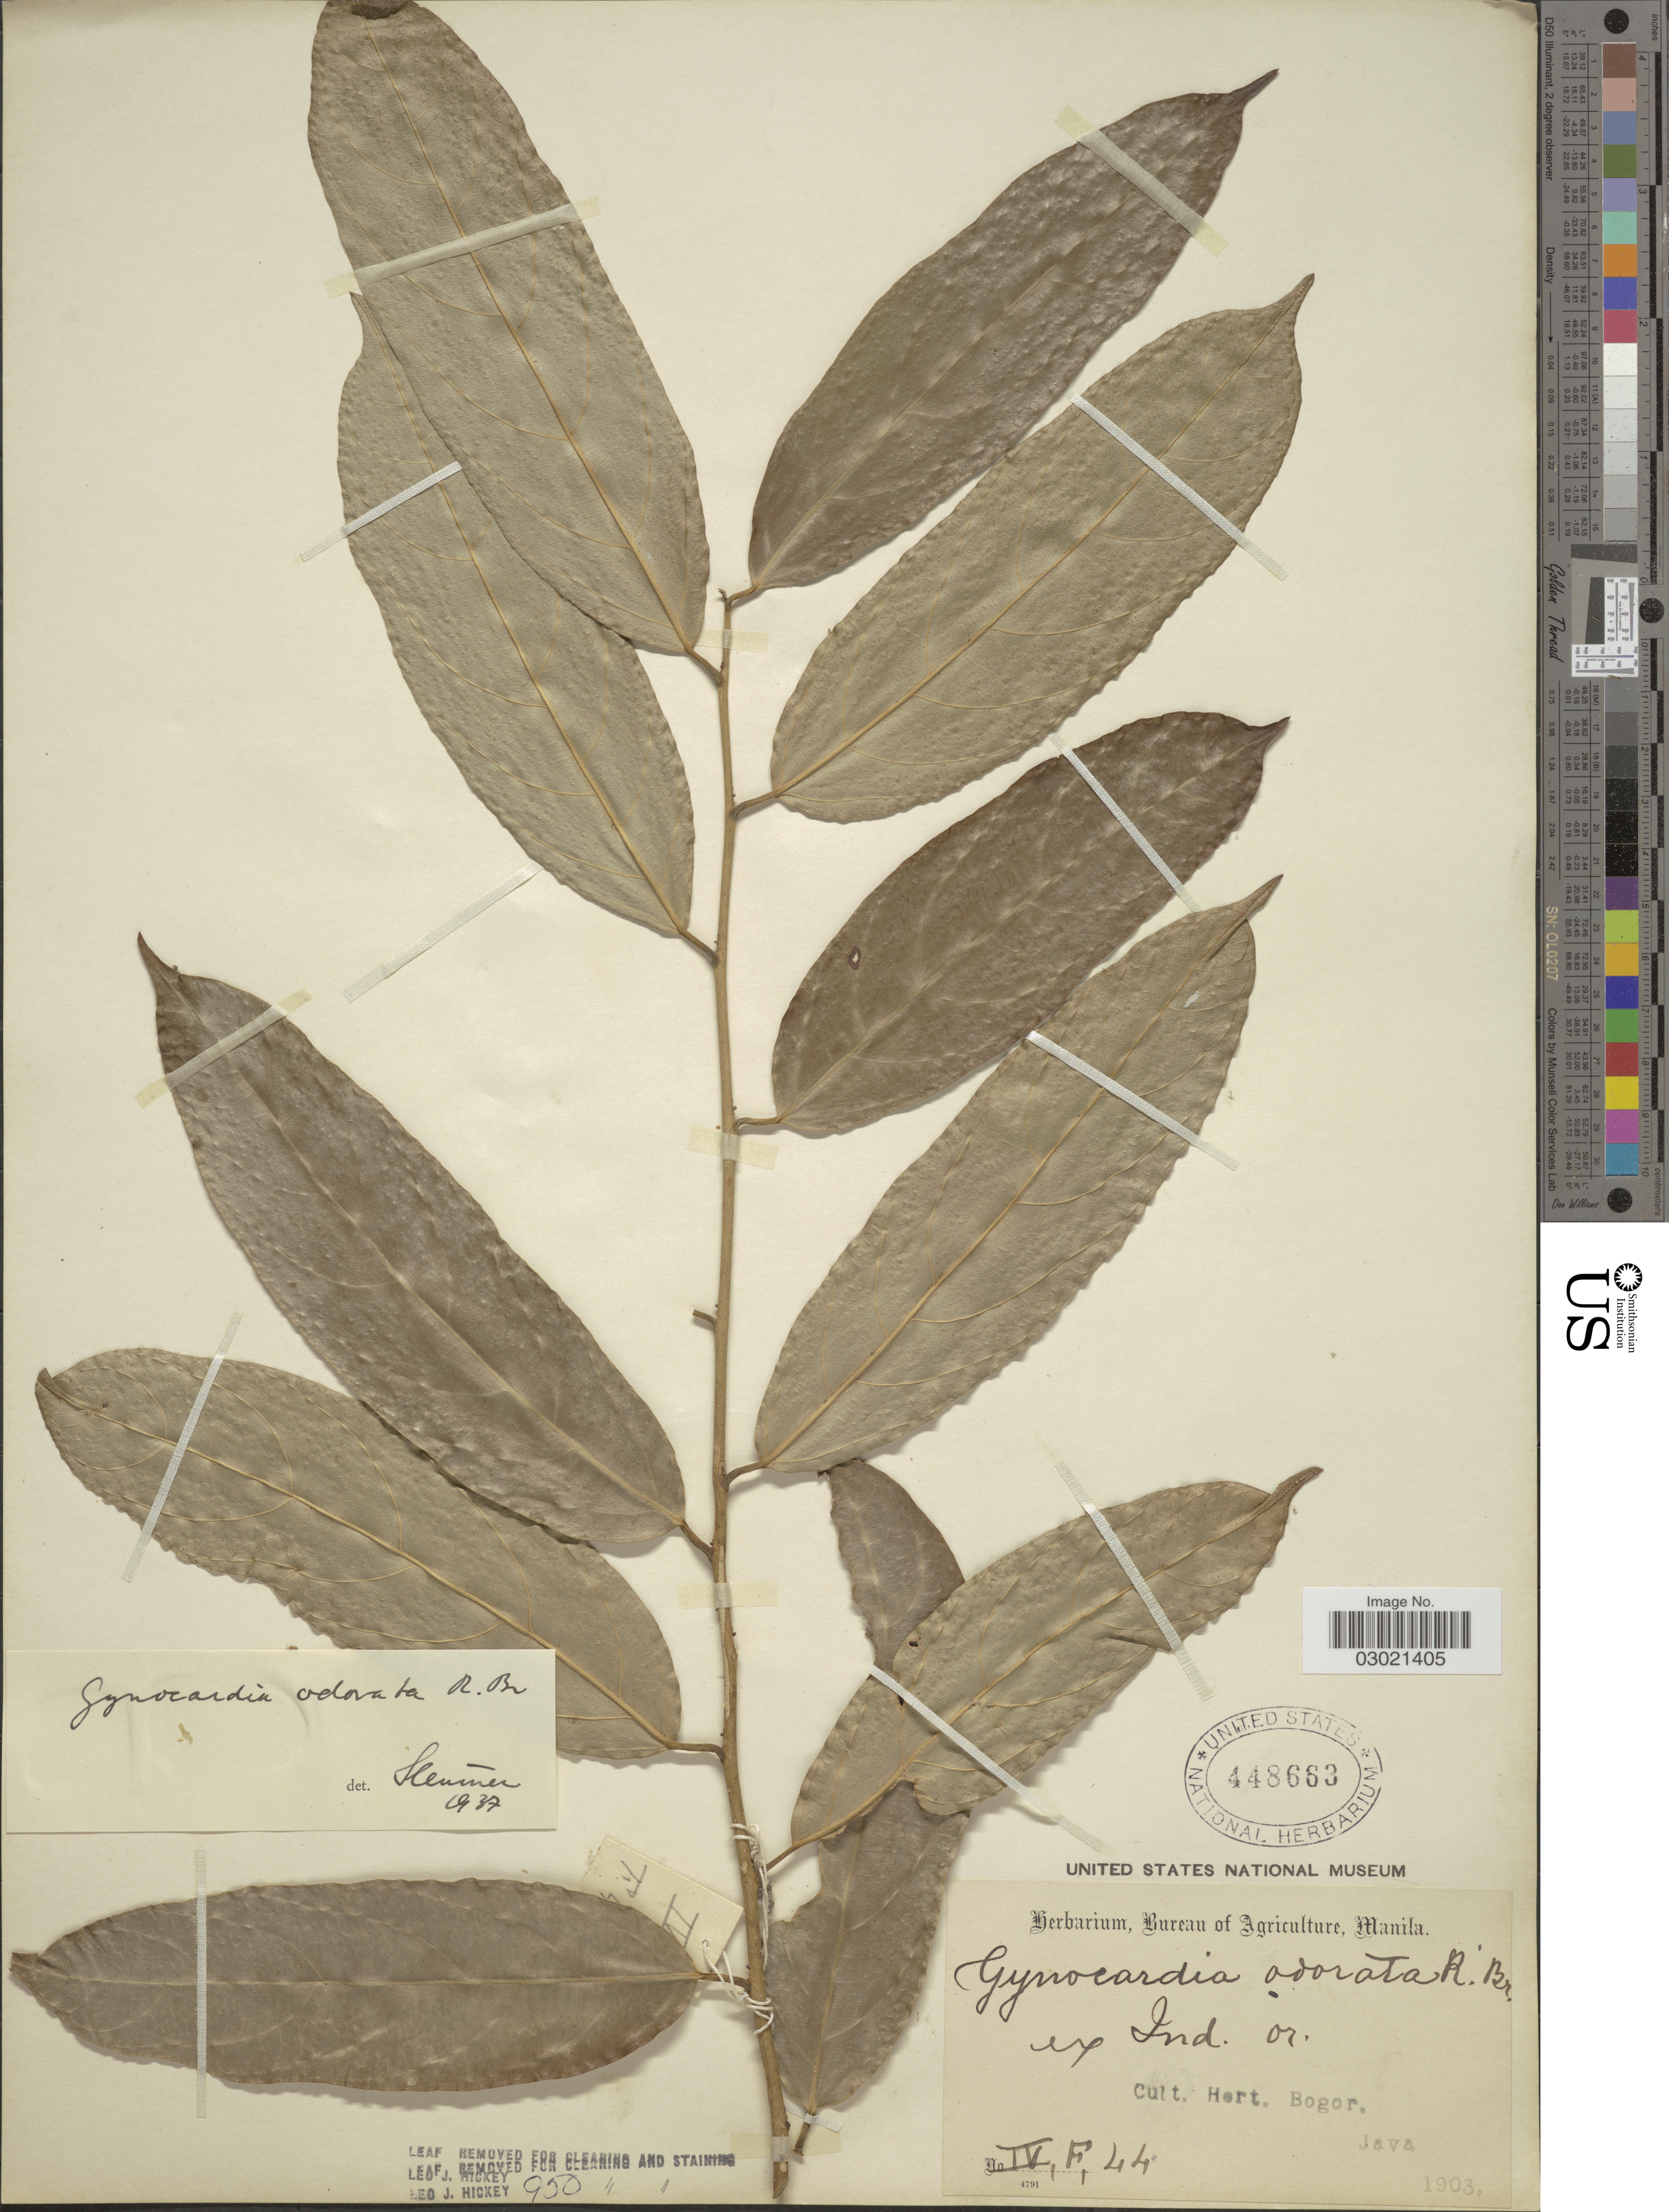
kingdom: Plantae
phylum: Tracheophyta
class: Magnoliopsida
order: Malpighiales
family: Achariaceae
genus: Gynocardia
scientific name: Gynocardia odorata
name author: R. Br.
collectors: Ex herb. Bureau of Agriculture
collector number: IV, F, 44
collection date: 1903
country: Indonesia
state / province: Java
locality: Ex. Ind. or. [unsure placement] Cult. Hort. Bogor.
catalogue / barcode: US 448663